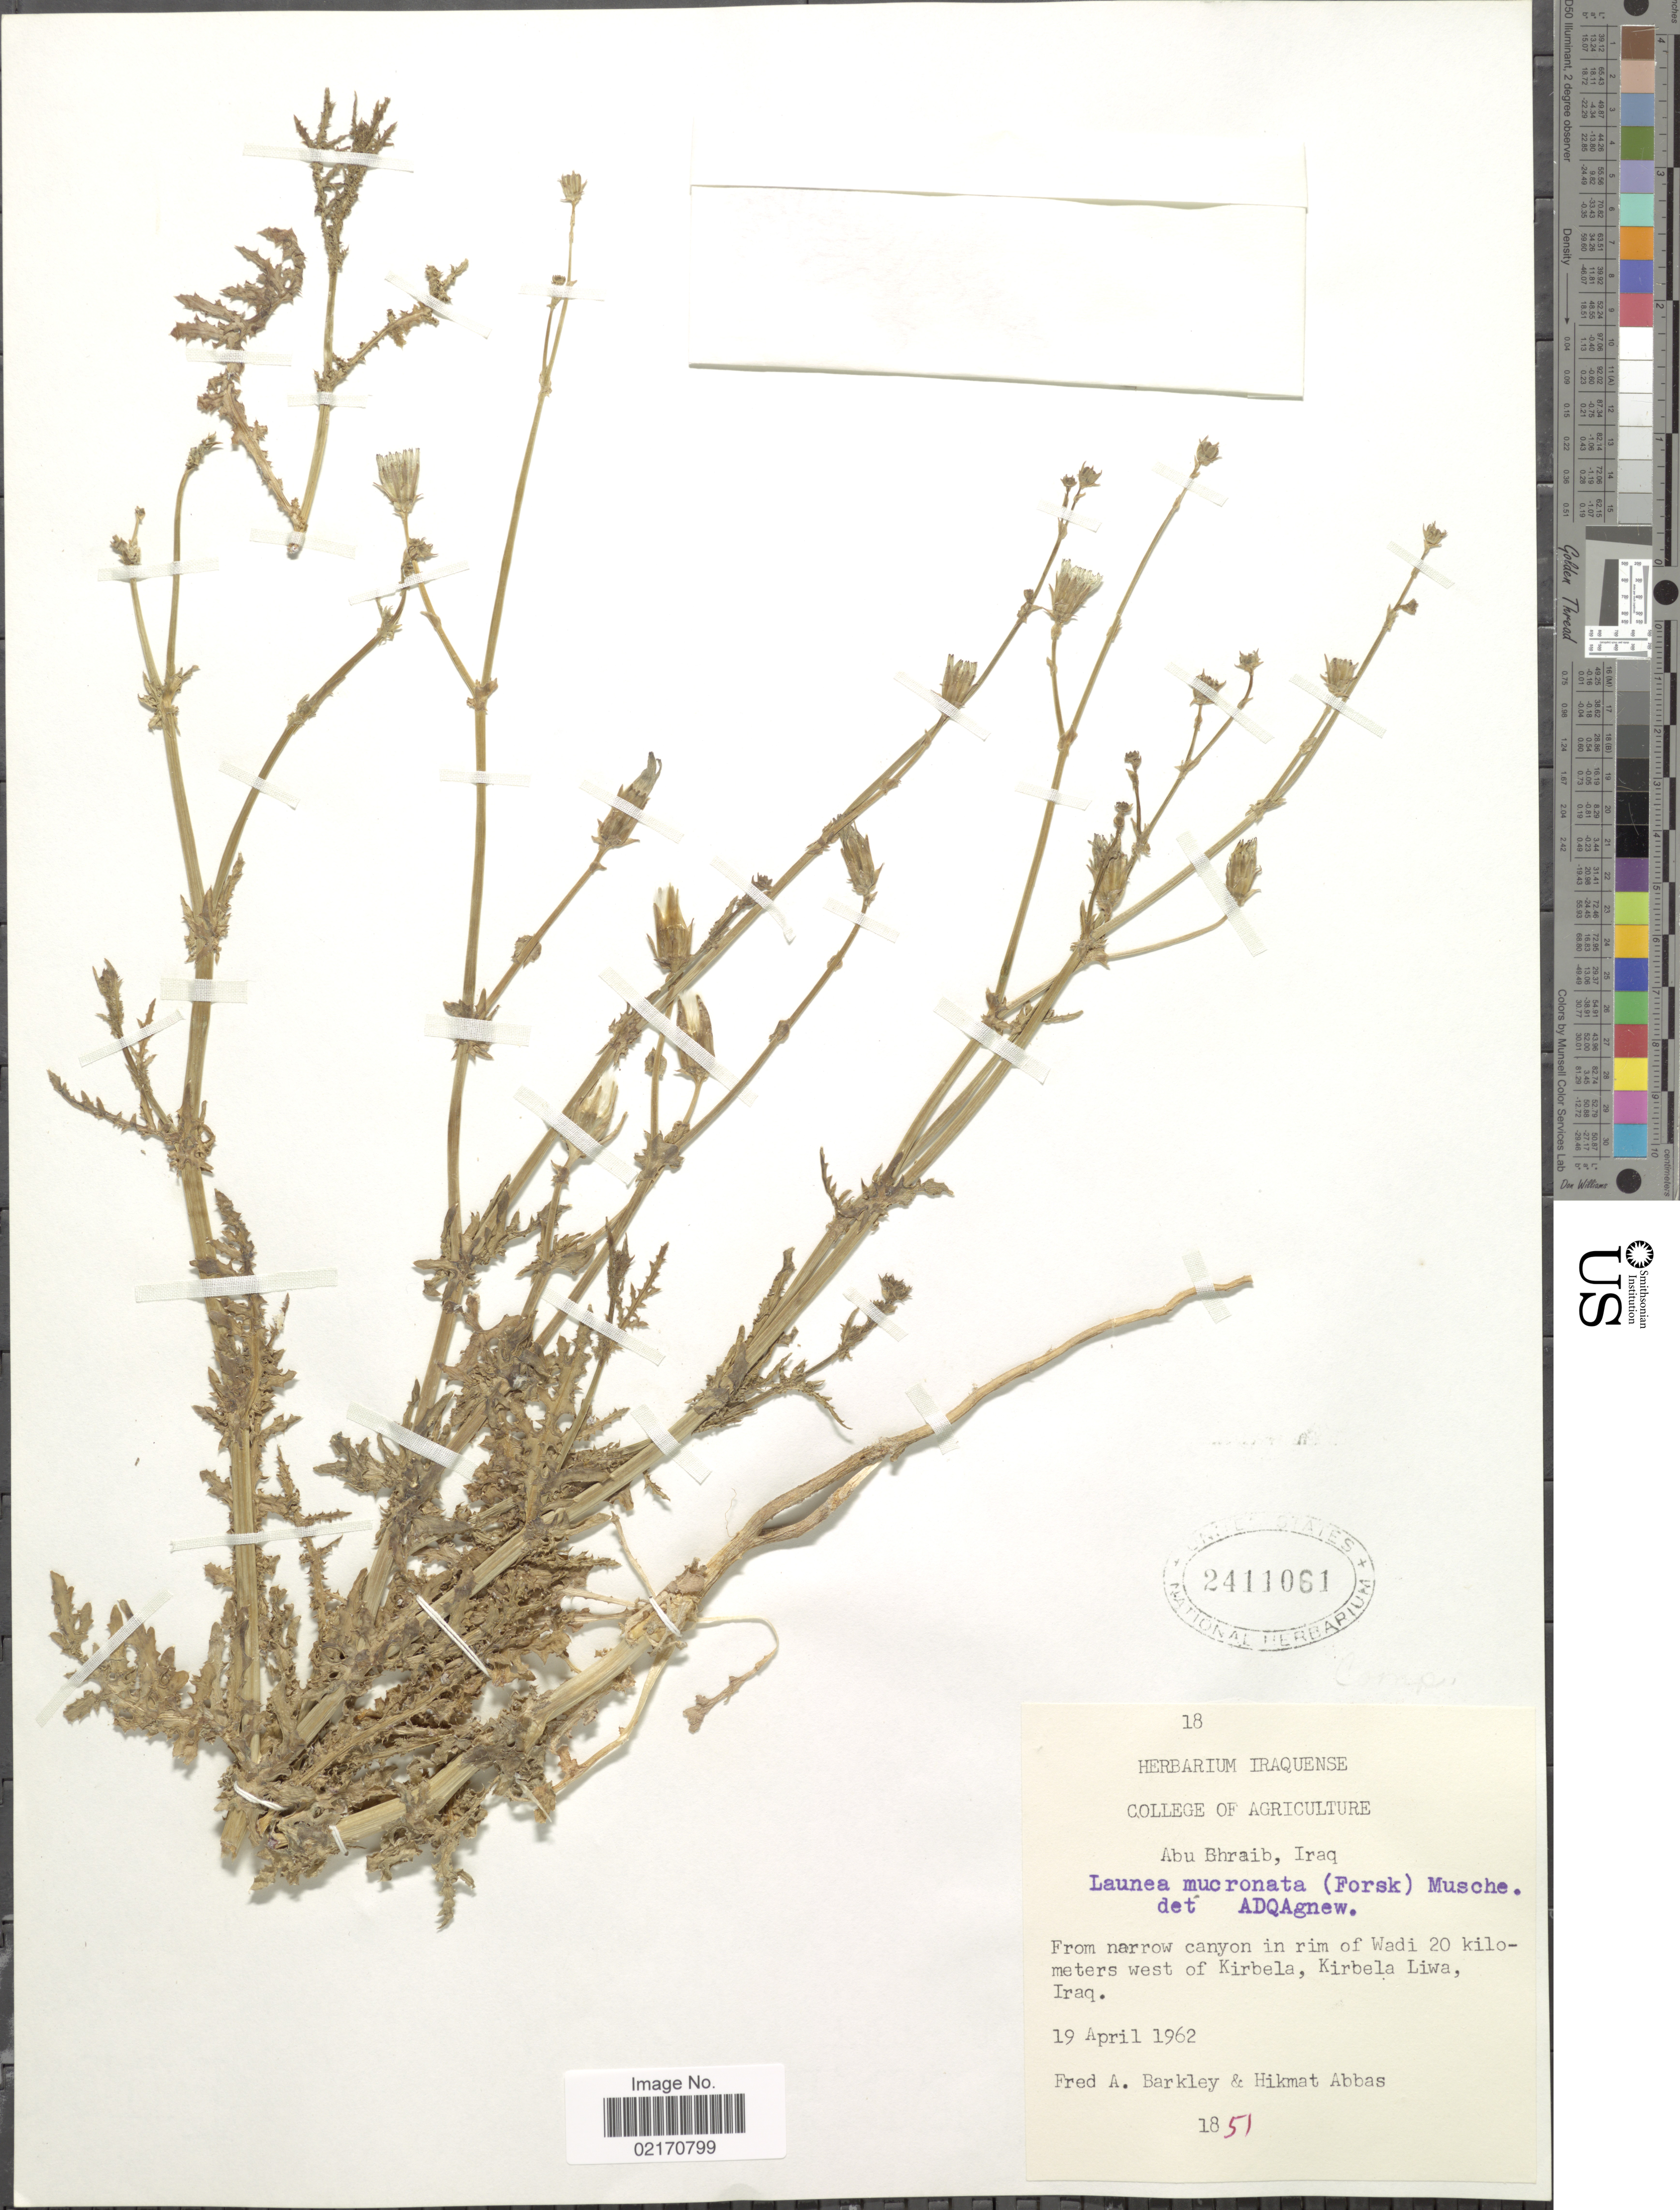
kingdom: Plantae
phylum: Tracheophyta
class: Magnoliopsida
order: Asterales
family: Asteraceae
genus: Launaea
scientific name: Launaea mucronata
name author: (Forssk.) Muschl.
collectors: F. A. Barkley & H. Abbas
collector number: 1851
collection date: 1962-04-19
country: Iraq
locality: Abu Ghiraib, Wadi 20 kilometers west of Kirbela, Kirbela Liwa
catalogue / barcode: US 2411061